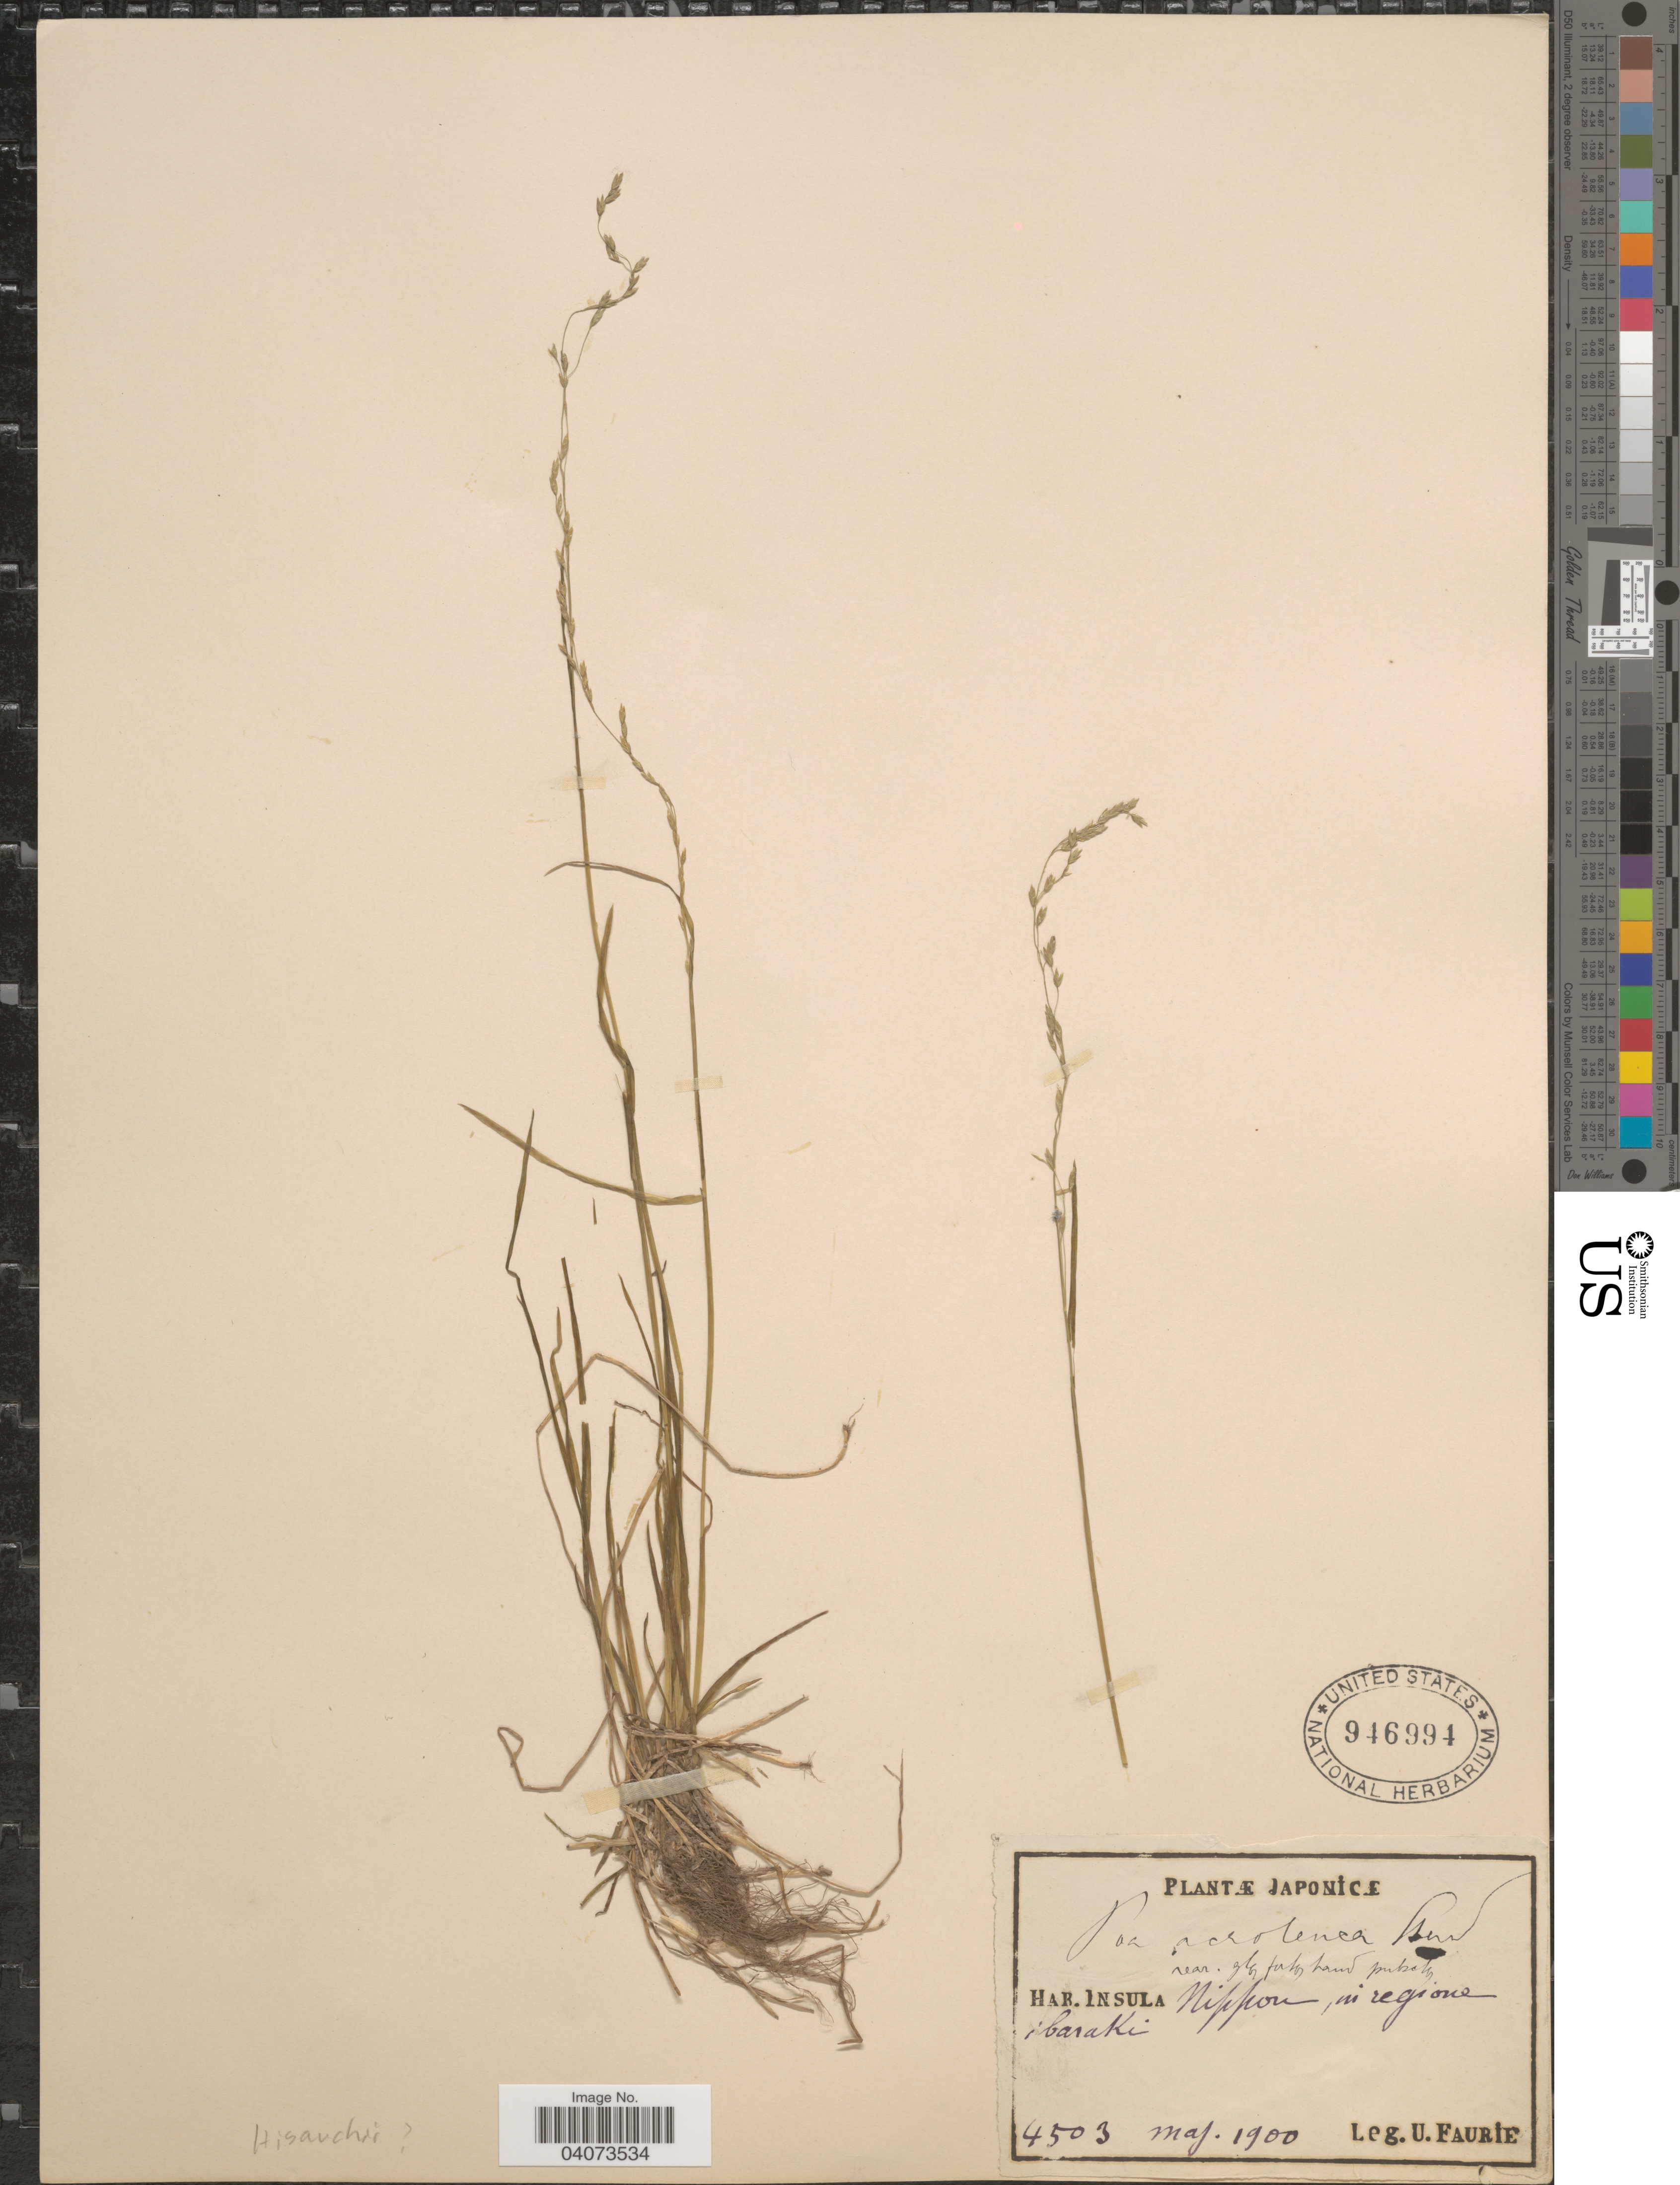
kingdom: Plantae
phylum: Tracheophyta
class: Liliopsida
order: Poales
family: Poaceae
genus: Poa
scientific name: Poa hisauchii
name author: Honda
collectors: U. Faurie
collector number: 4503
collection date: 1900-05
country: Japan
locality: Insula Nippon, in regione ibaraki.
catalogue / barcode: US 946994